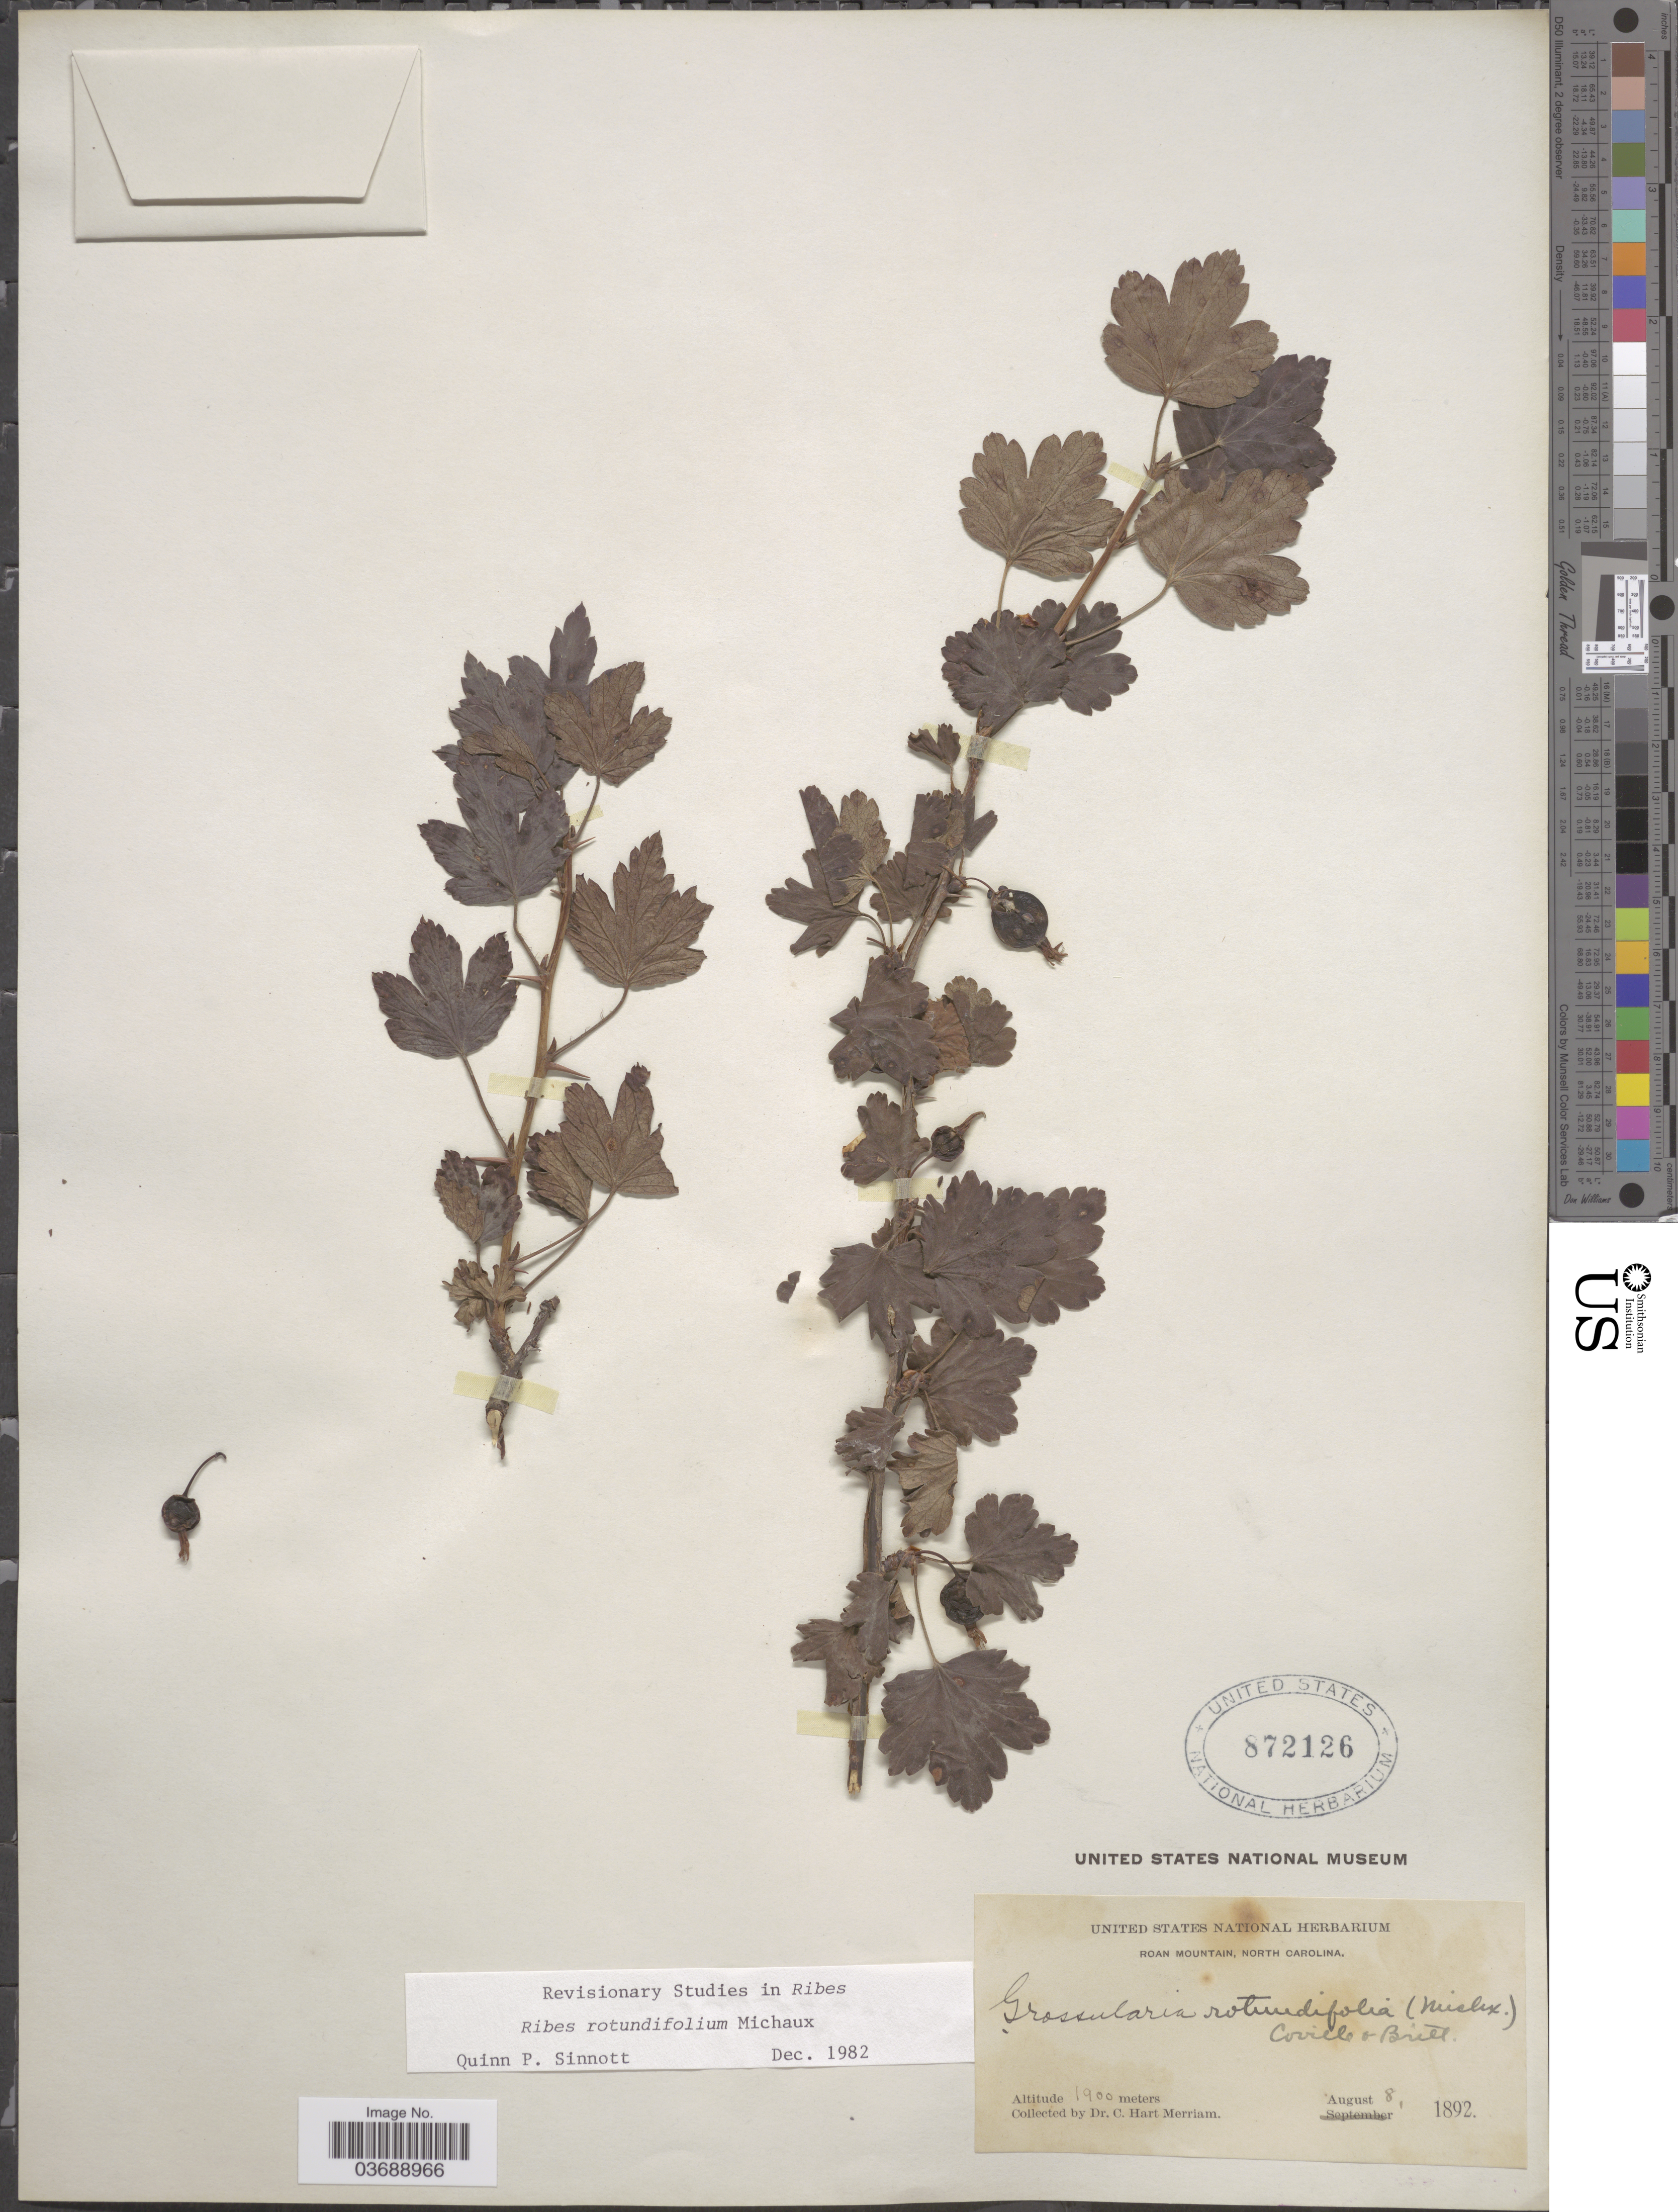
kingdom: Plantae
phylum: Tracheophyta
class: Magnoliopsida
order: Saxifragales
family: Grossulariaceae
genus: Ribes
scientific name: Ribes rotundifolium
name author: Michx.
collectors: C. Merriam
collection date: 1892-08-08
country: United States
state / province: North Carolina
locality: Roan Mountain.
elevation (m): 1900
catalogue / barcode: US 872126